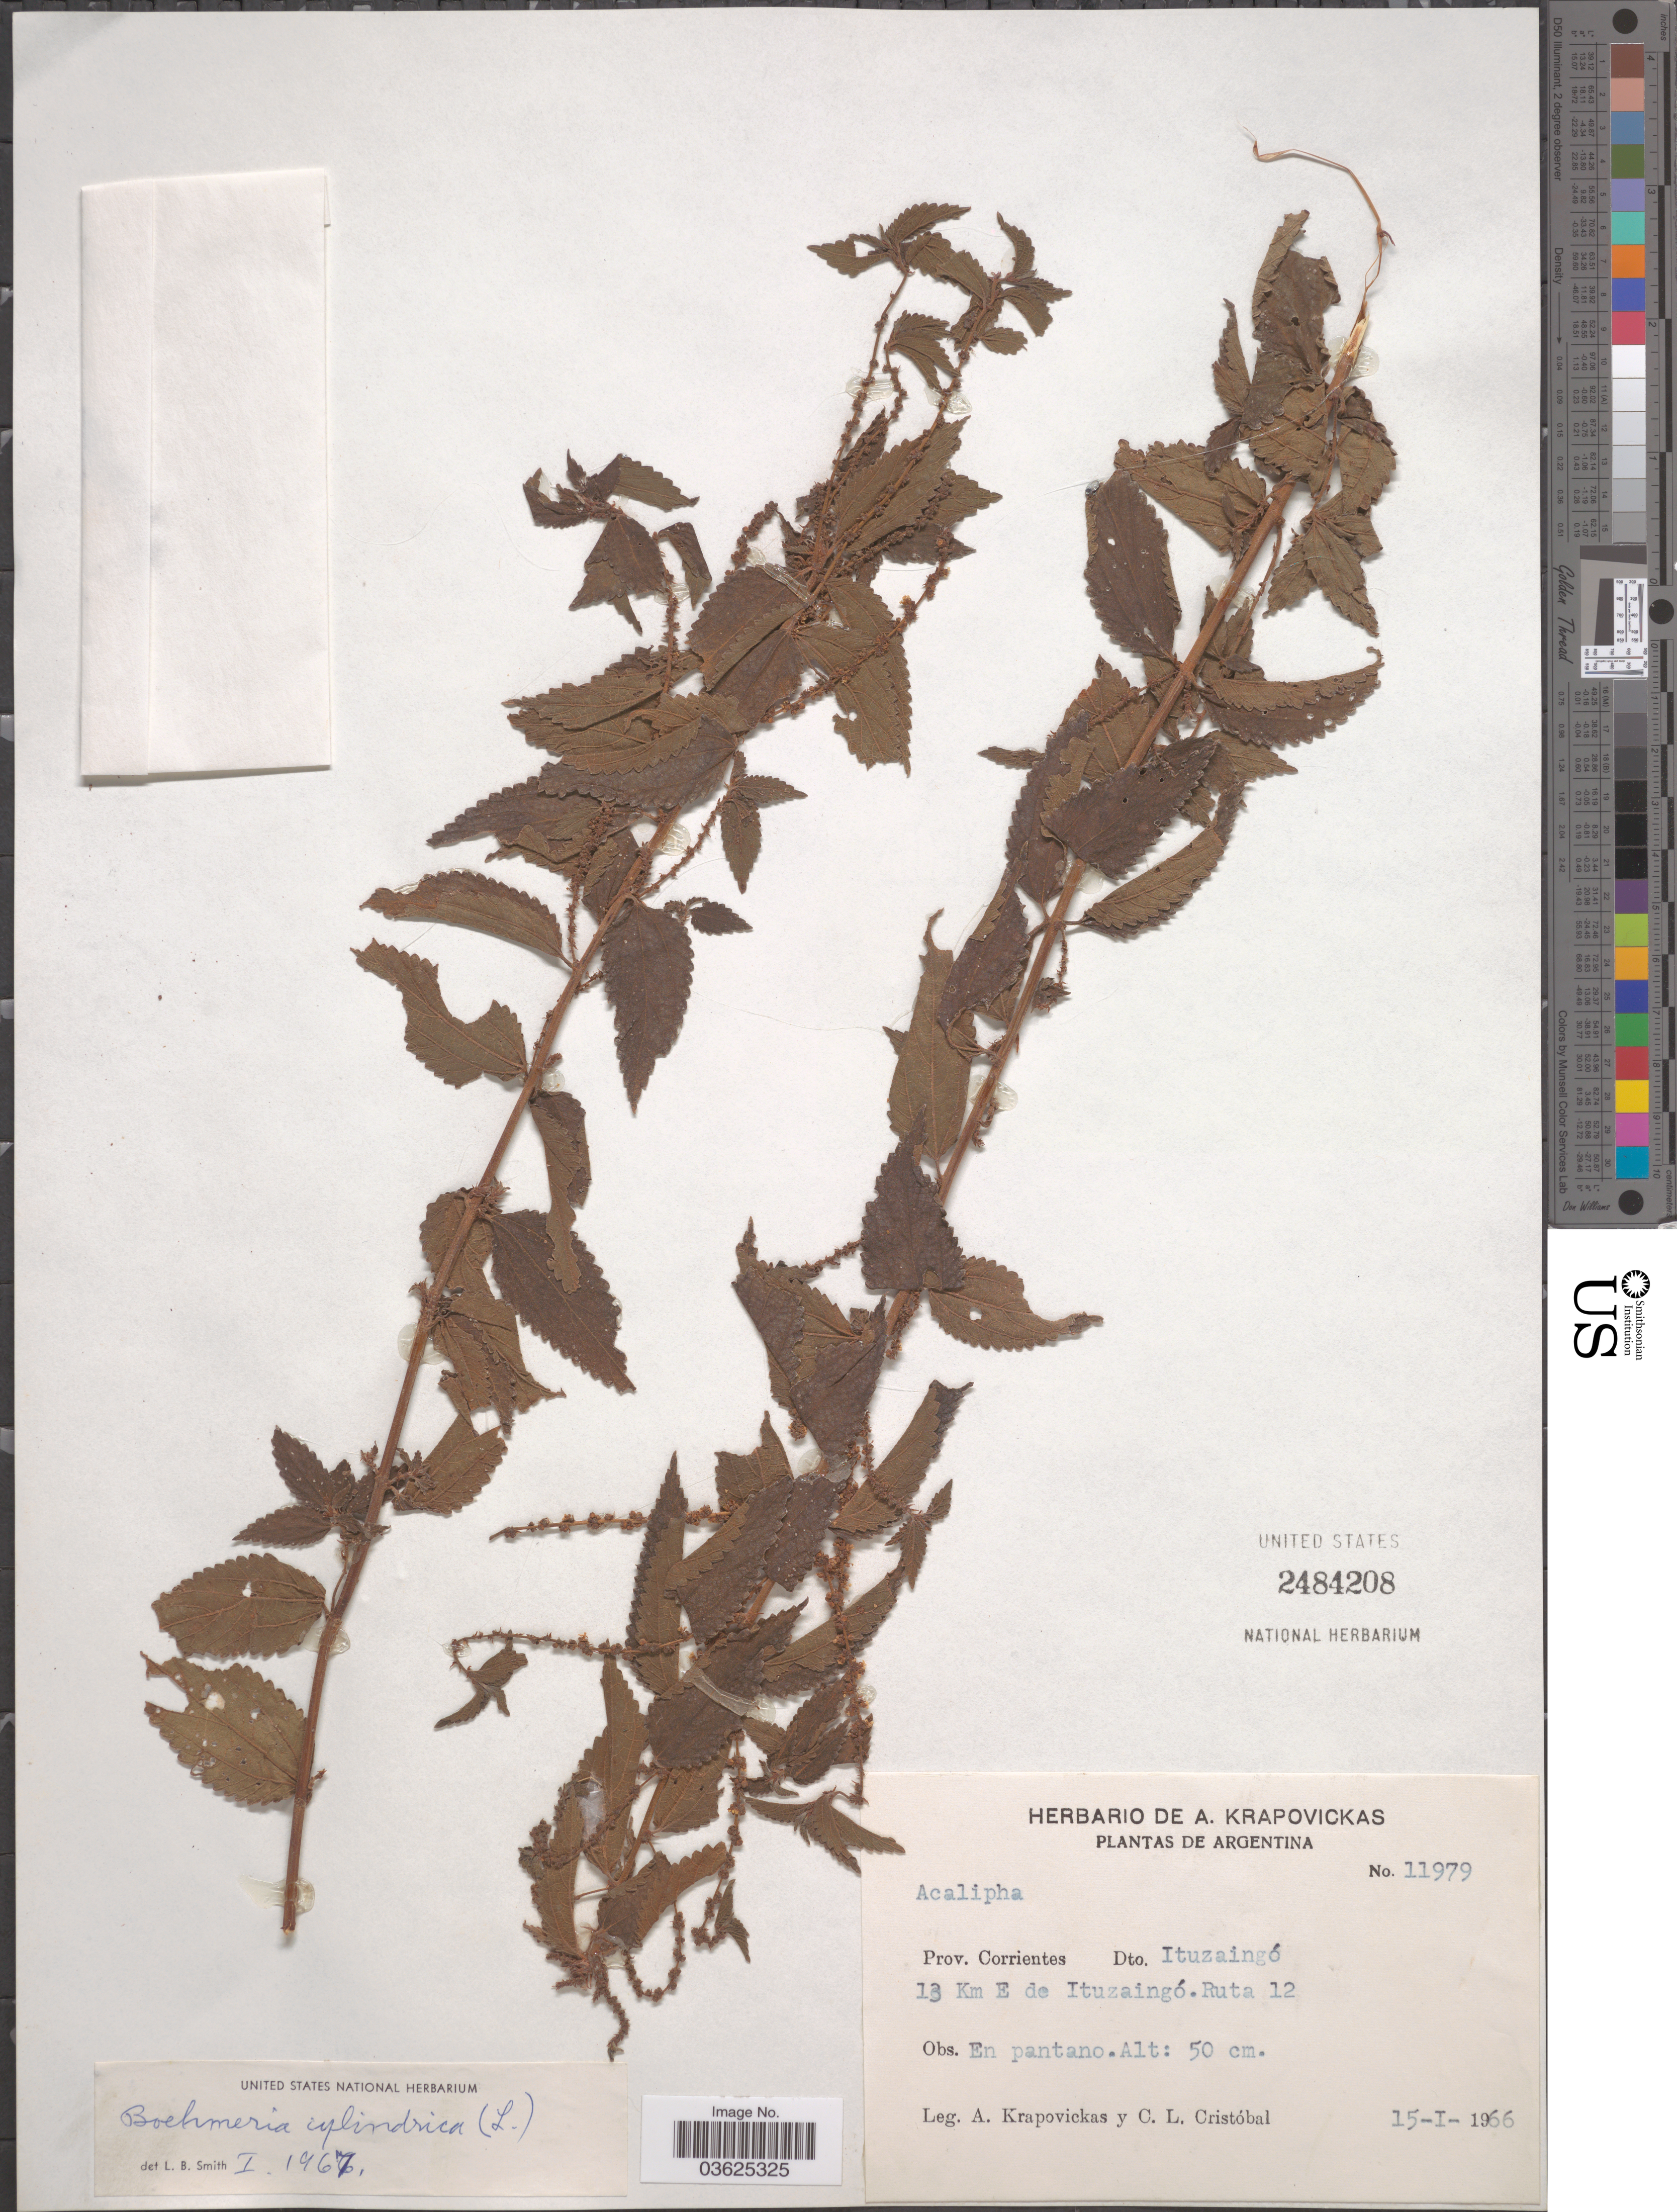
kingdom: Plantae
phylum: Tracheophyta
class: Magnoliopsida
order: Rosales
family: Urticaceae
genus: Boehmeria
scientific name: Boehmeria cylindrica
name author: (L.) Sw.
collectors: A. Krapovickas & C. L. Cristóbal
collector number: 11979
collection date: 1966-01-15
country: Argentina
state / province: Corrientes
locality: Dto. Ituzaingó. 13 Km E de Ituzaingó. Ruta 12.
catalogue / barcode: US 2484208